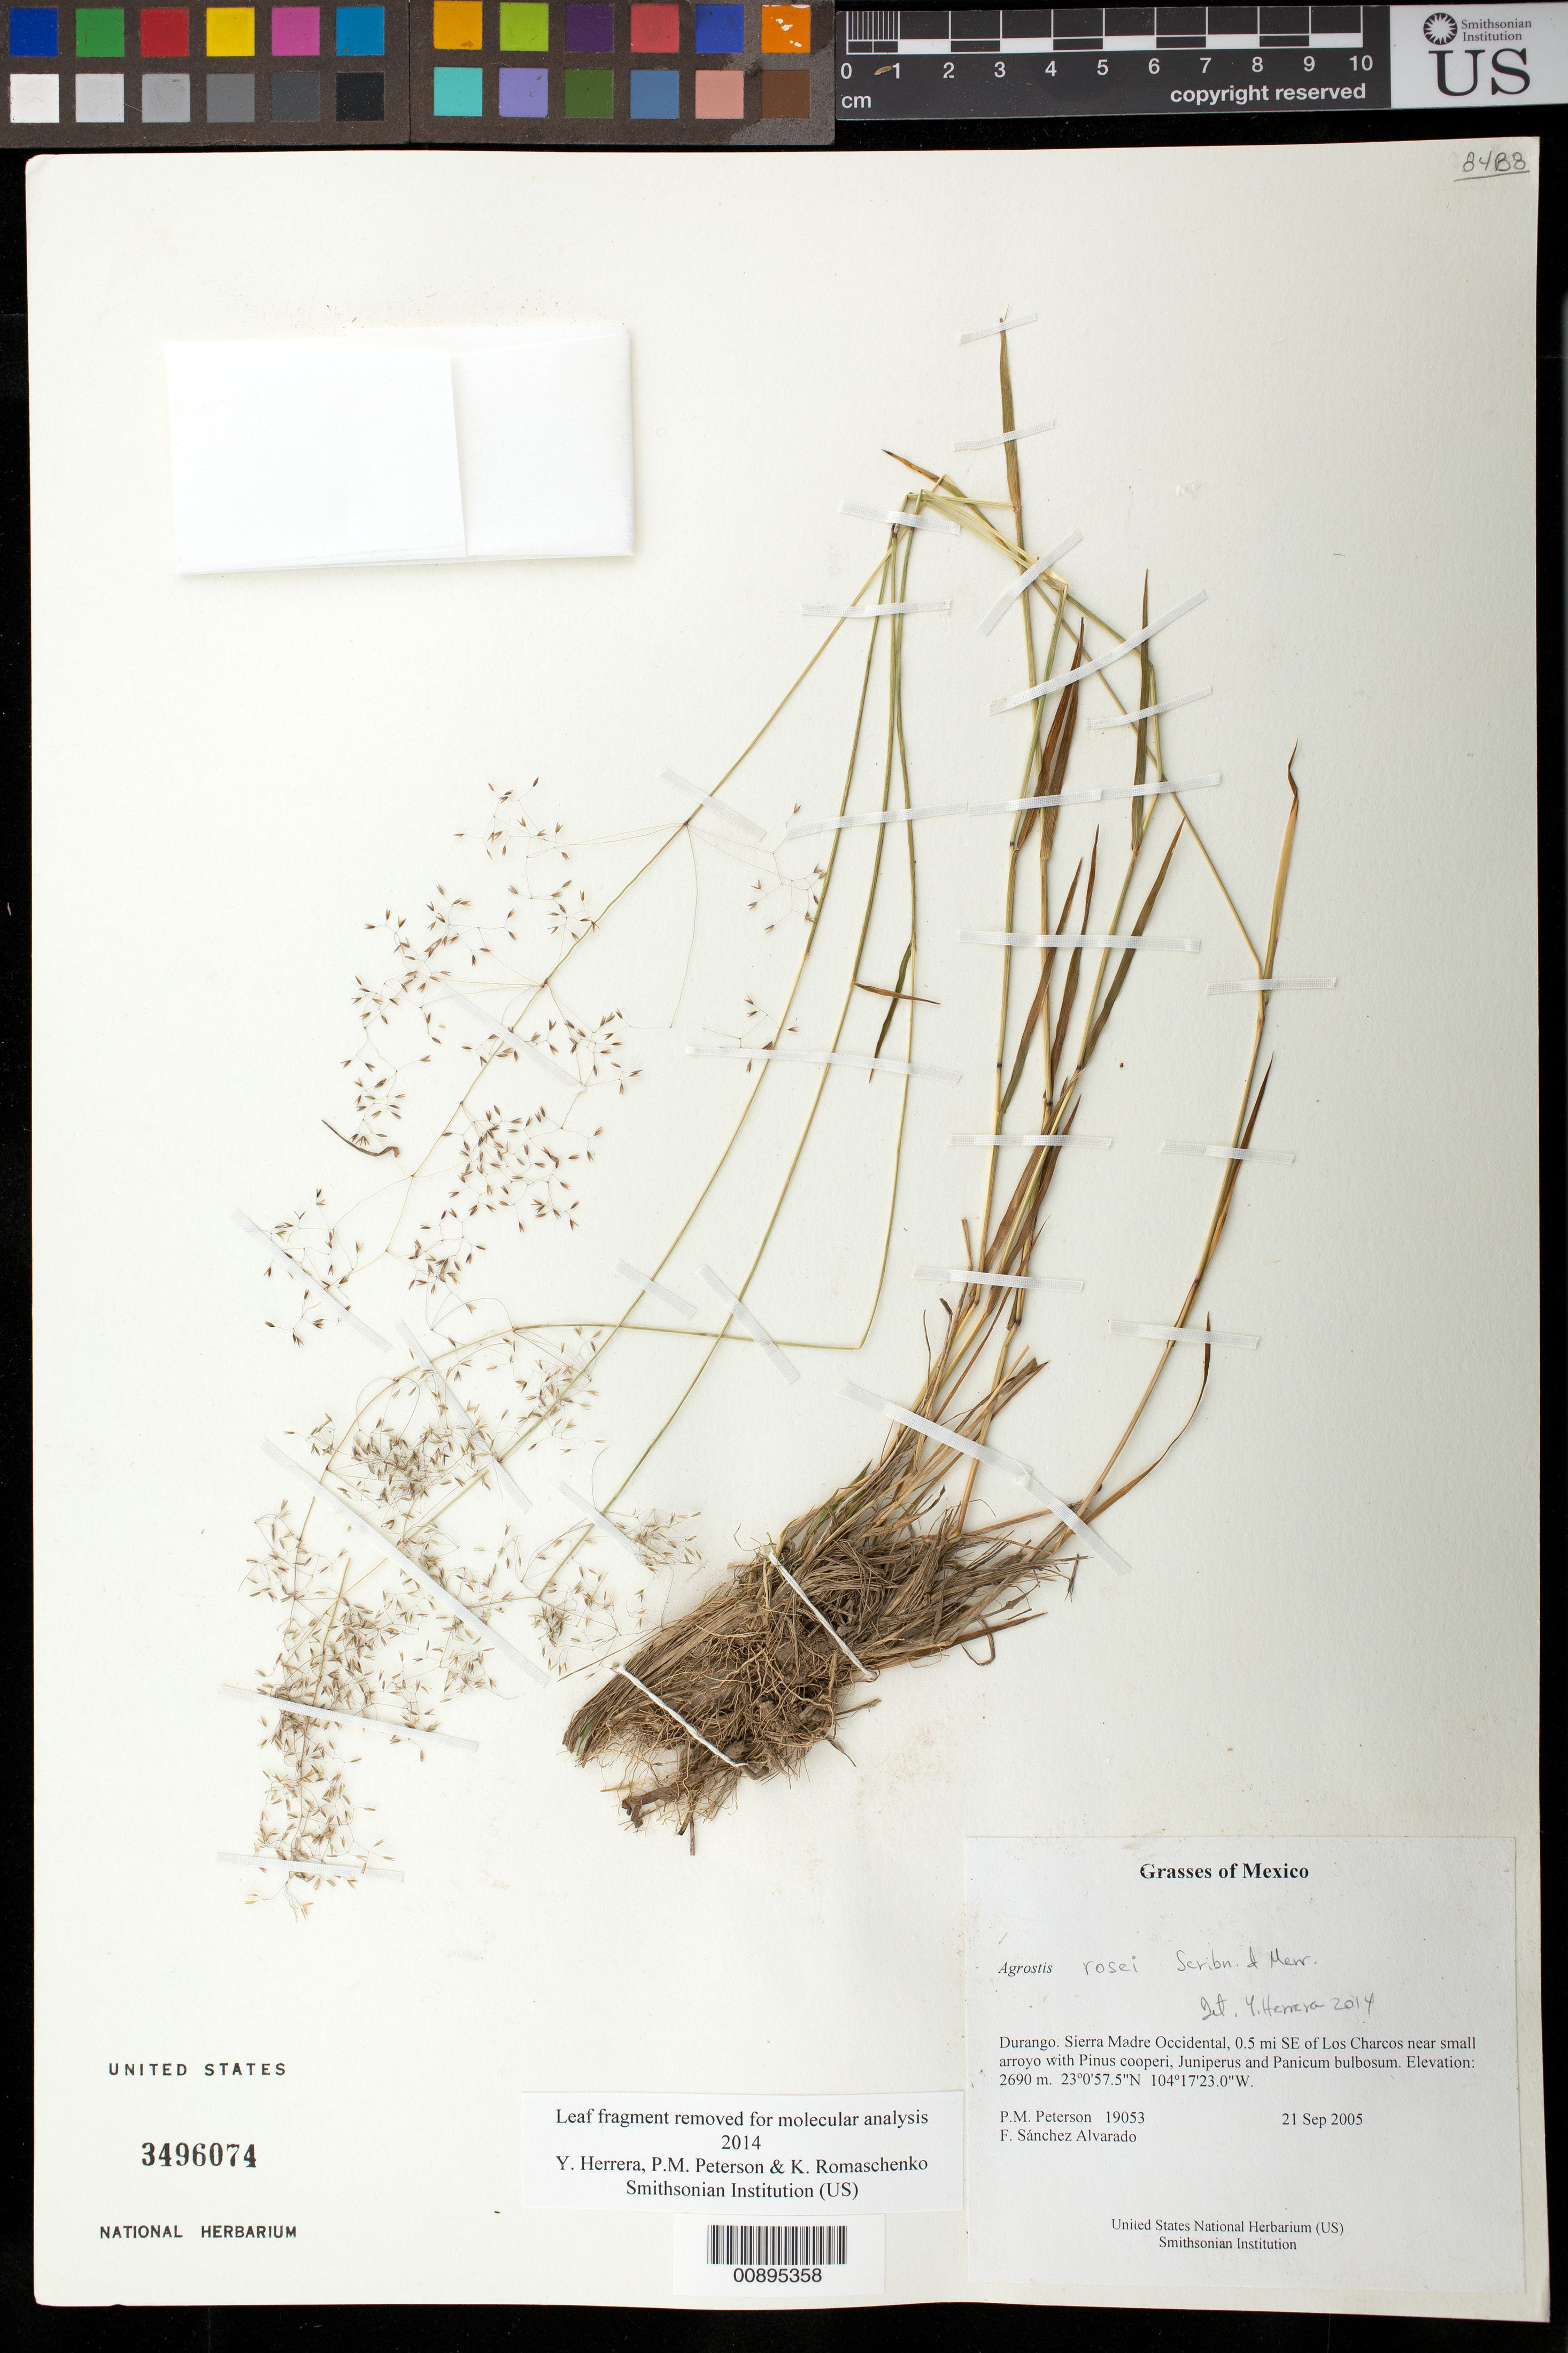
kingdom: Plantae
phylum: Tracheophyta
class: Liliopsida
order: Poales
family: Poaceae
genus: Agrostis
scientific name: Agrostis rosei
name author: Scribn. & Merr.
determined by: Peterson, Paul M., (BOT), Smithsonian Institution - National Museum of Natural History (UNITED STATES)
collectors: P. M. Peterson & F. Sánchez Alvarado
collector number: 19053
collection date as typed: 21 Sep 2005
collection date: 2005-09-21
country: Mexico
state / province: Durango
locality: Sierra Madre Occidental, 0.5 mi SE of Los Charcos near small arroyo with Pinus cooperi, Juniperus and Panicum bulbosum.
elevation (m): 2690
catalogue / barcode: US 3496074